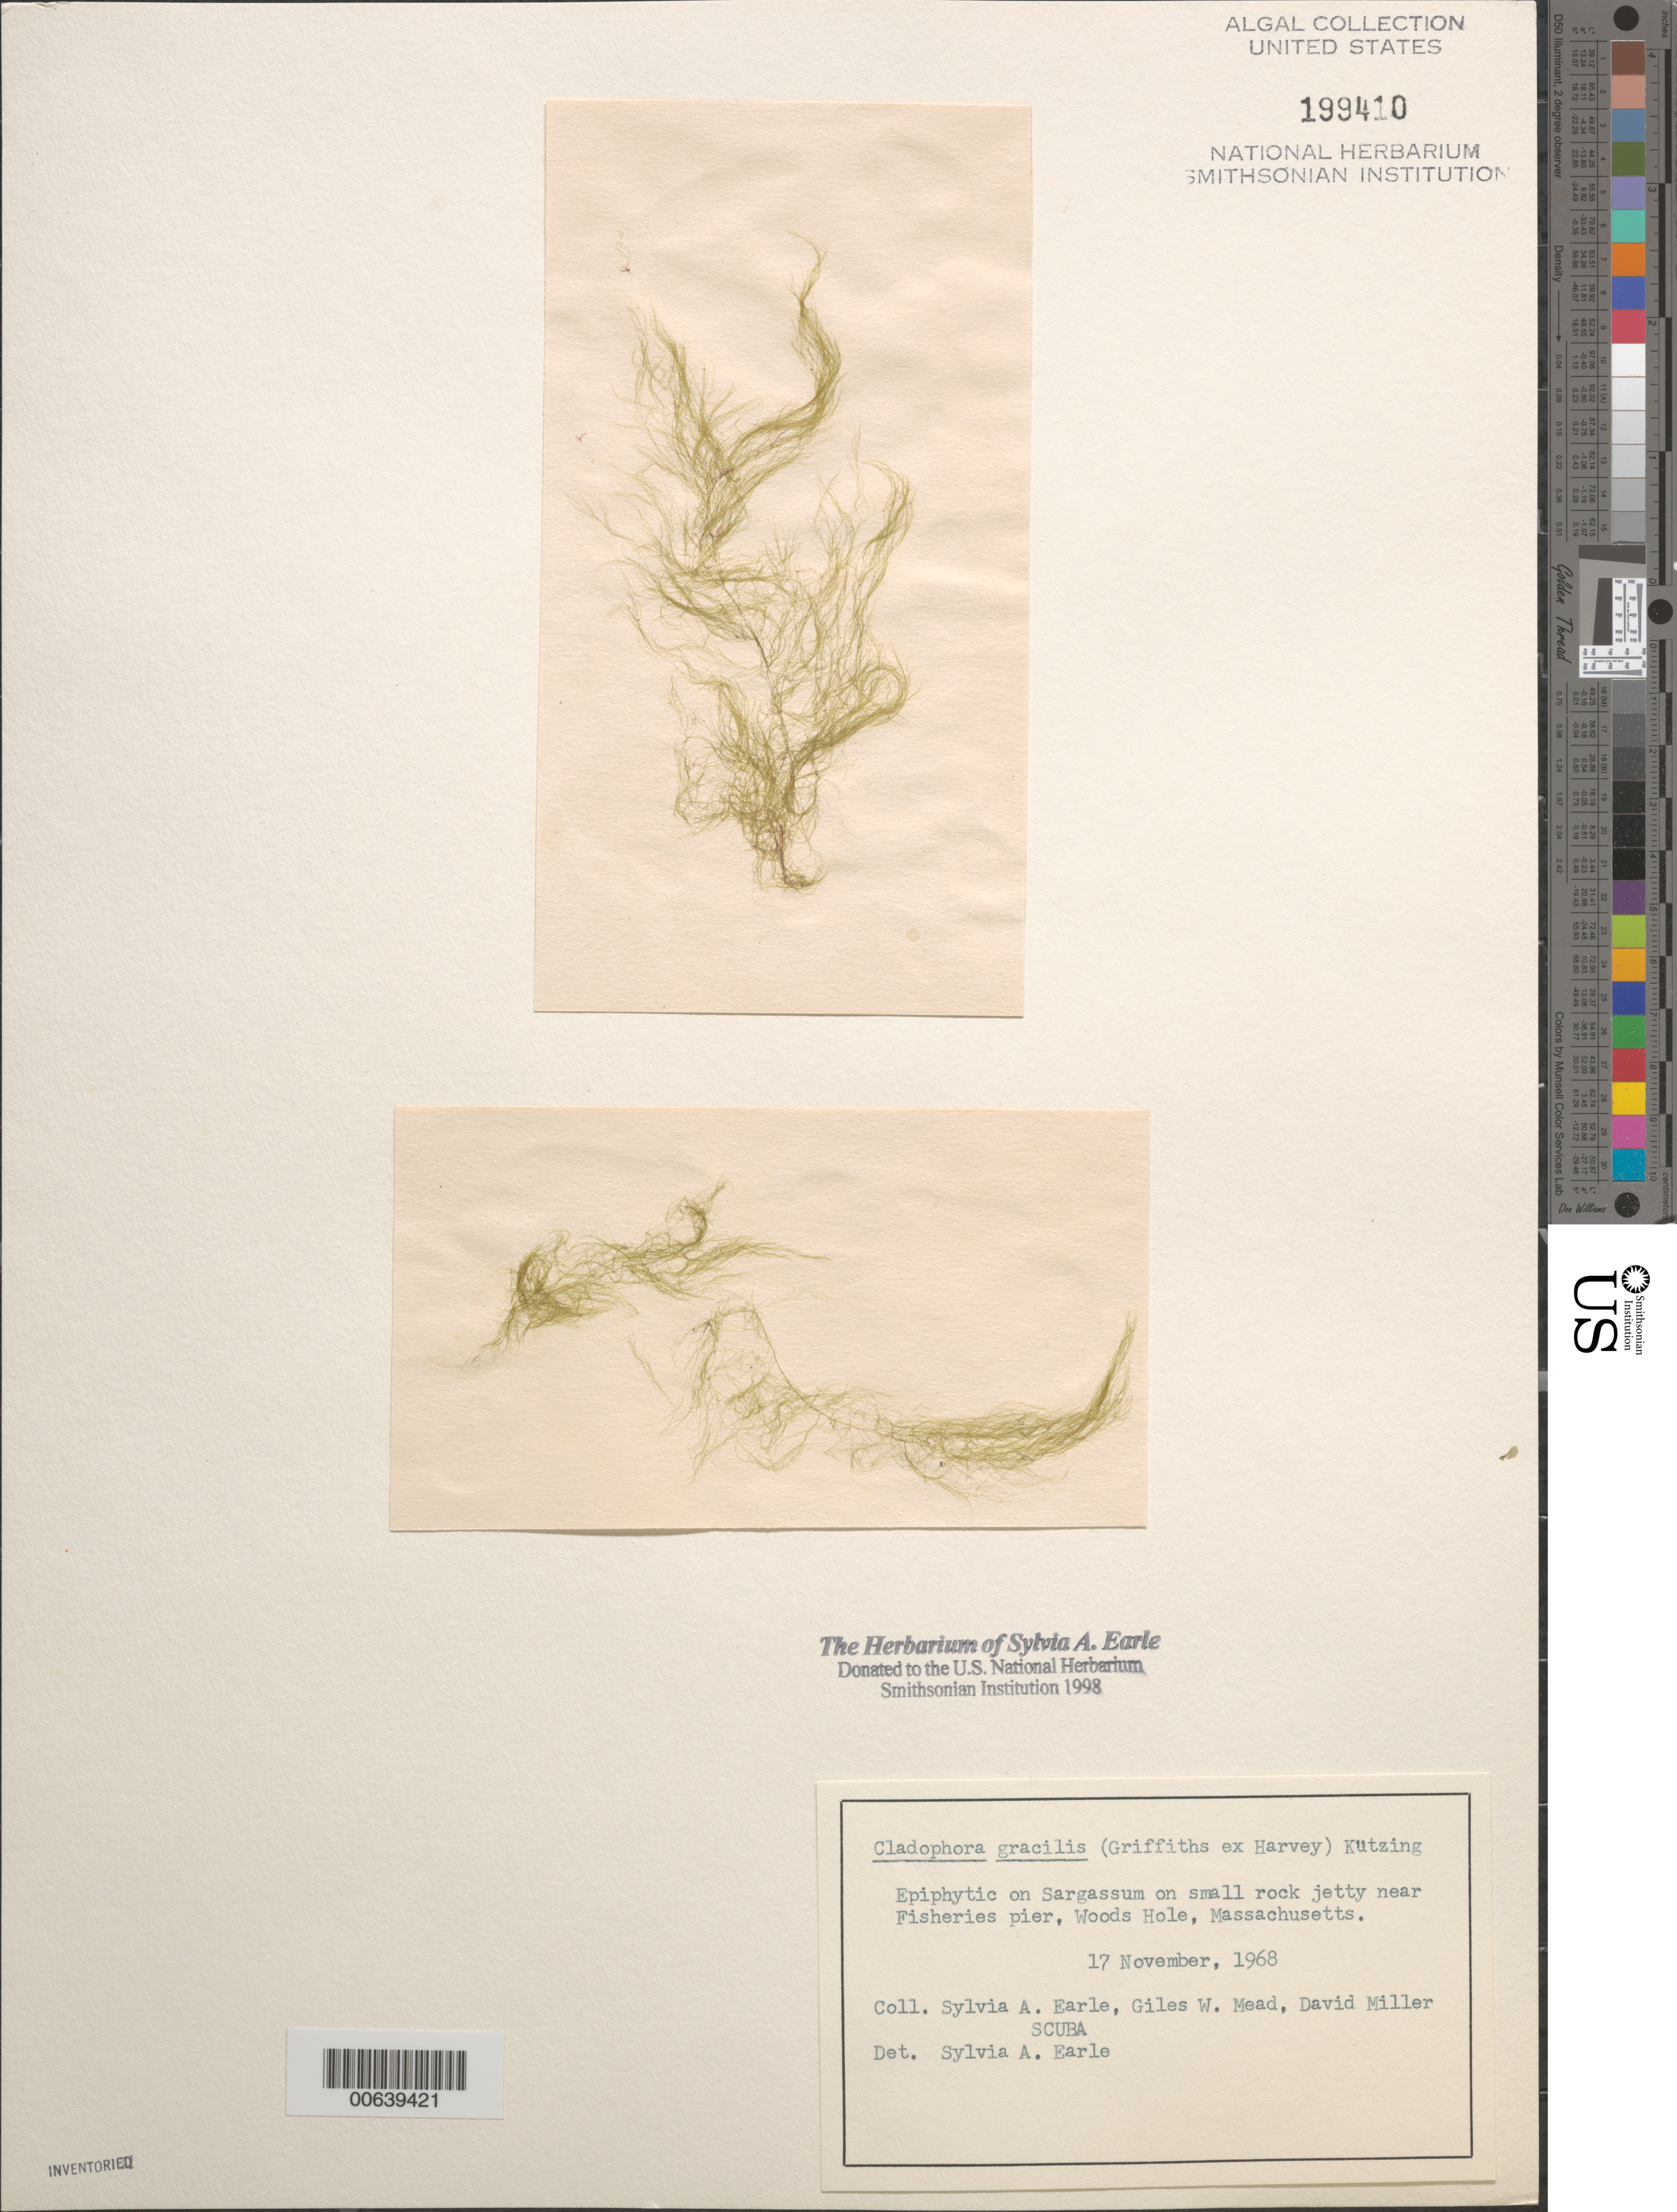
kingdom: Plantae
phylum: Chlorophyta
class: Ulvophyceae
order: Cladophorales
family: Cladophoraceae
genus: Cladophora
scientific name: Cladophora gracilis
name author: (Griff.) Kütz.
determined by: Earle, S. A.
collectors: S. A. Earle, G. W. Mead & D. Miller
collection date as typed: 17 Nov 1968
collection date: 1968-11-17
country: United States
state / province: Massachusetts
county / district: Barnstable County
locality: Woods Hole, near Fisheries pier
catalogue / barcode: US 199410